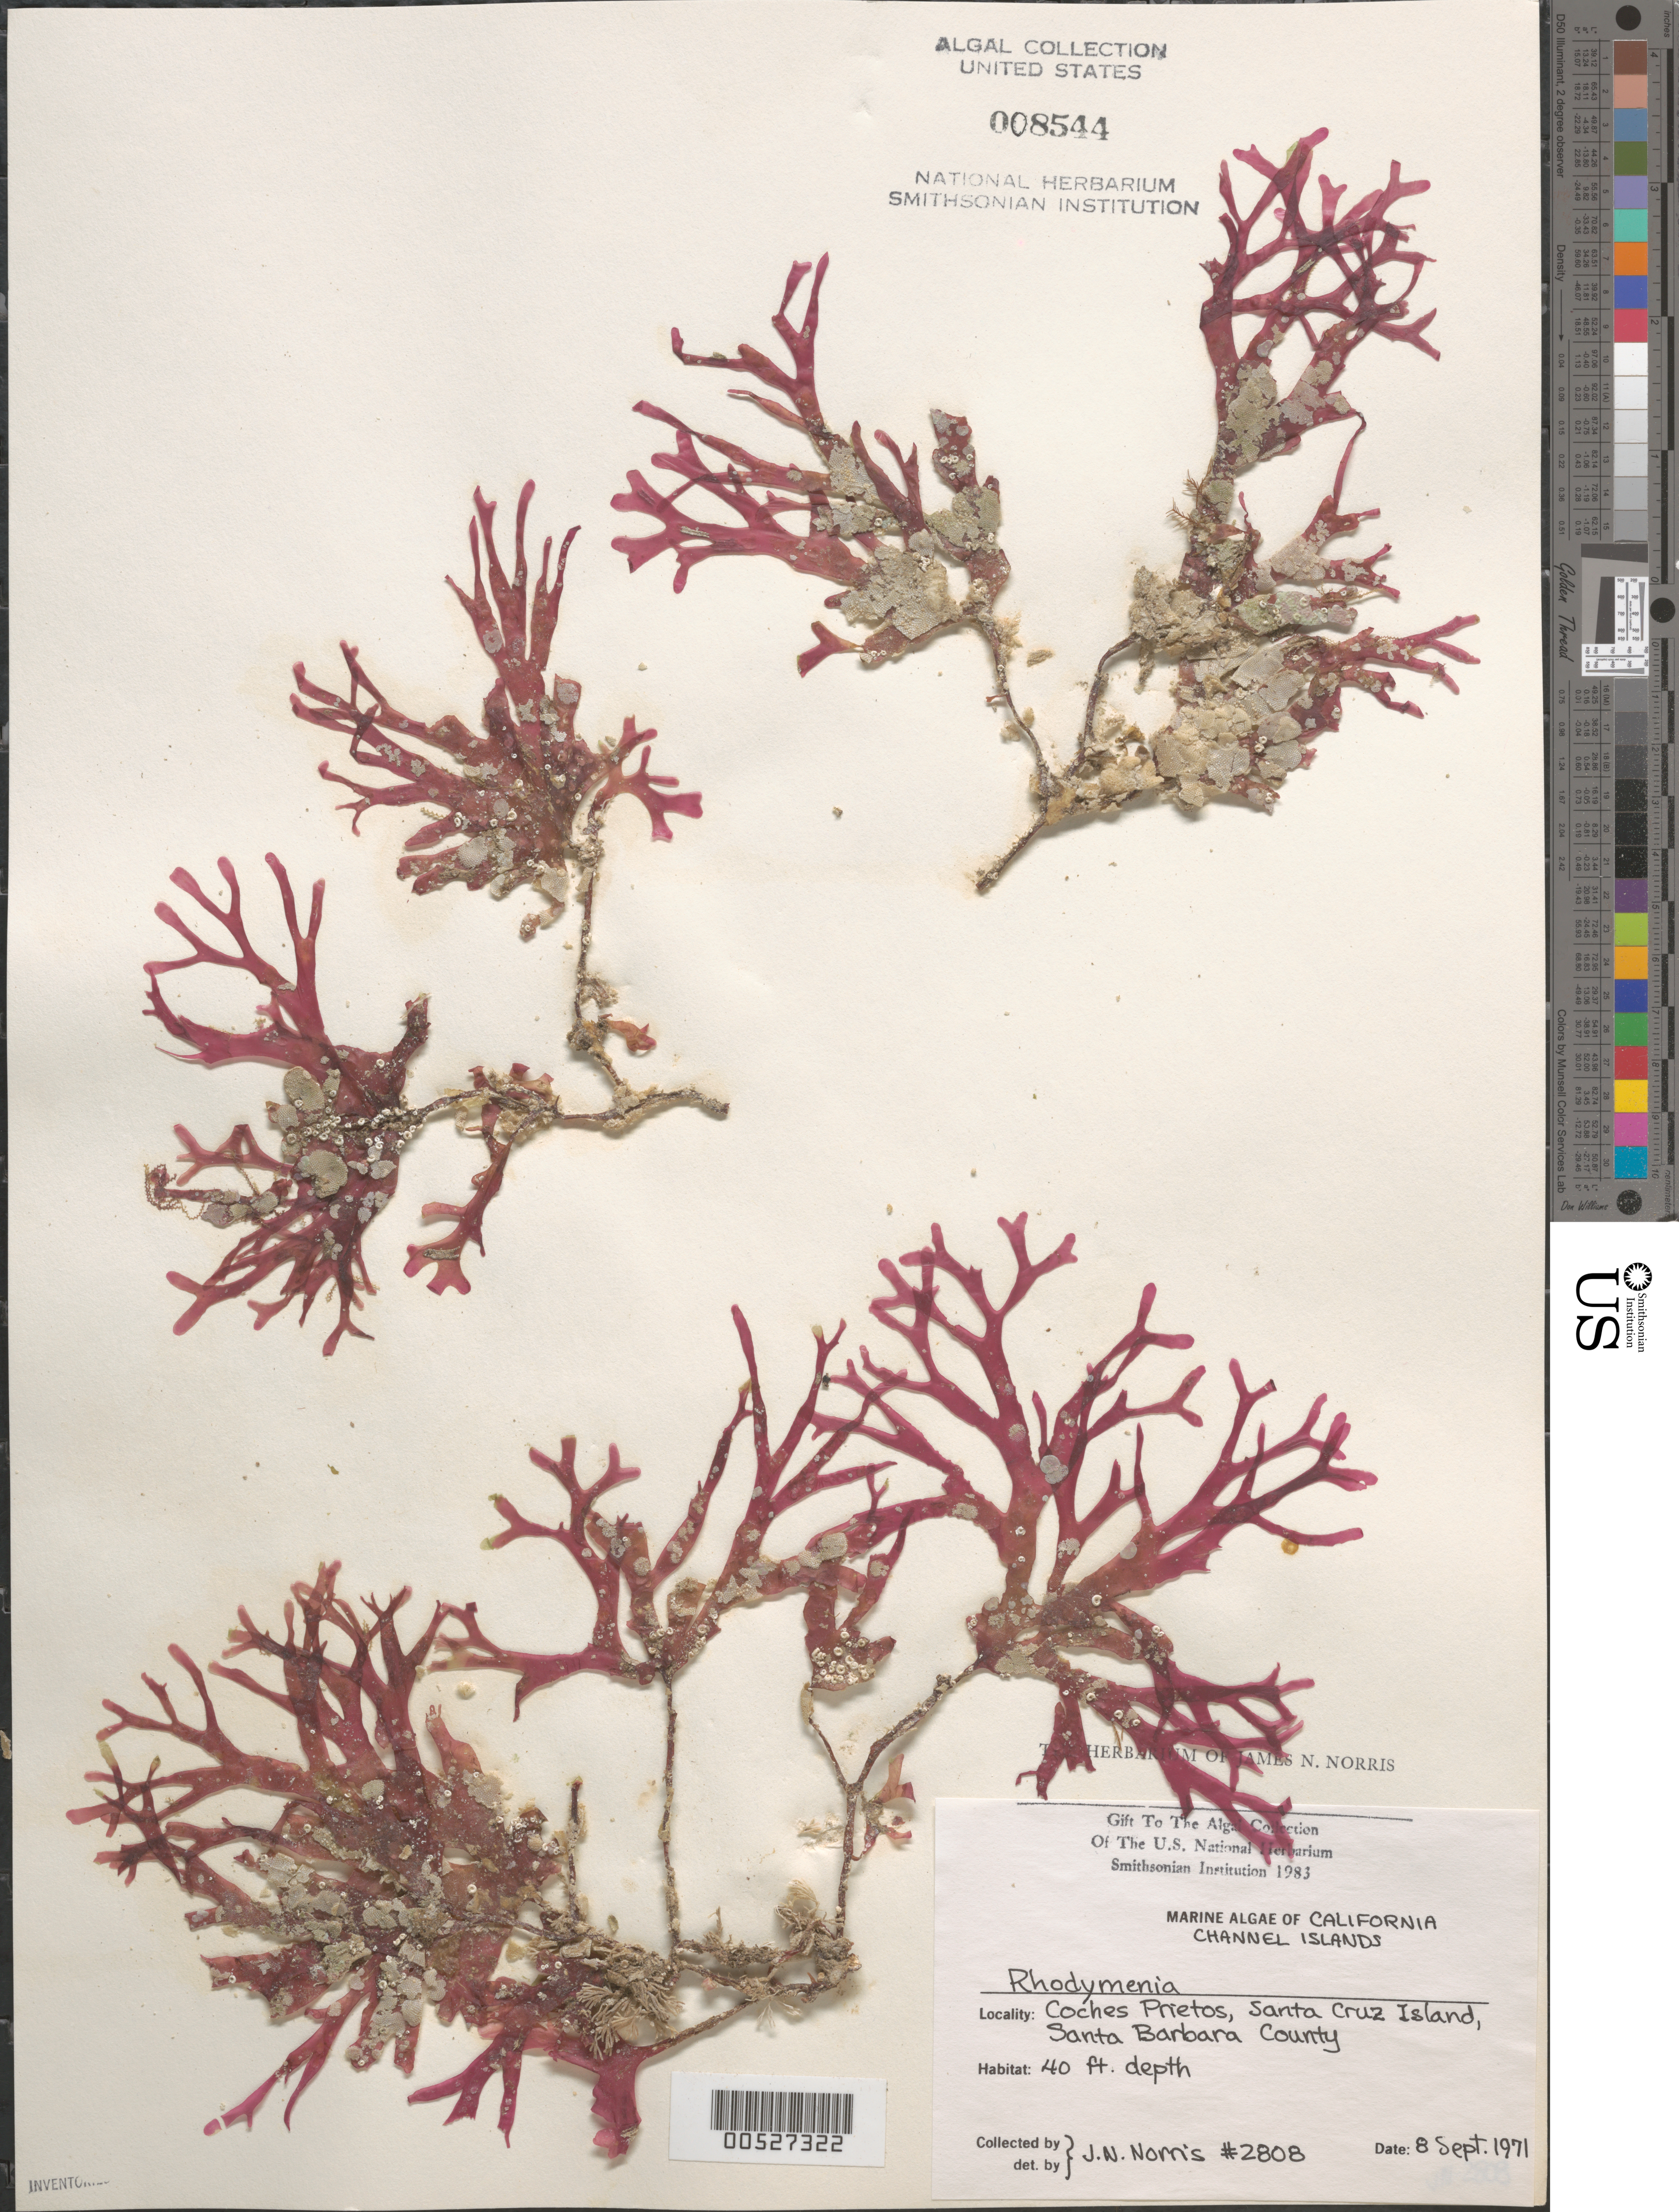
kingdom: Plantae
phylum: Rhodophyta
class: Florideophyceae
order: Rhodymeniales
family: Rhodymeniaceae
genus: Rhodymenia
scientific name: Rhodymenia sp.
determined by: Norris, James N.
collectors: J. N. Norris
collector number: JN-2808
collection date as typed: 08 Sep 1971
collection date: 1971-09-08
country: United States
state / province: California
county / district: Santa Barbara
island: Santa Cruz Island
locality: Coches Prietos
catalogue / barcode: US 8544